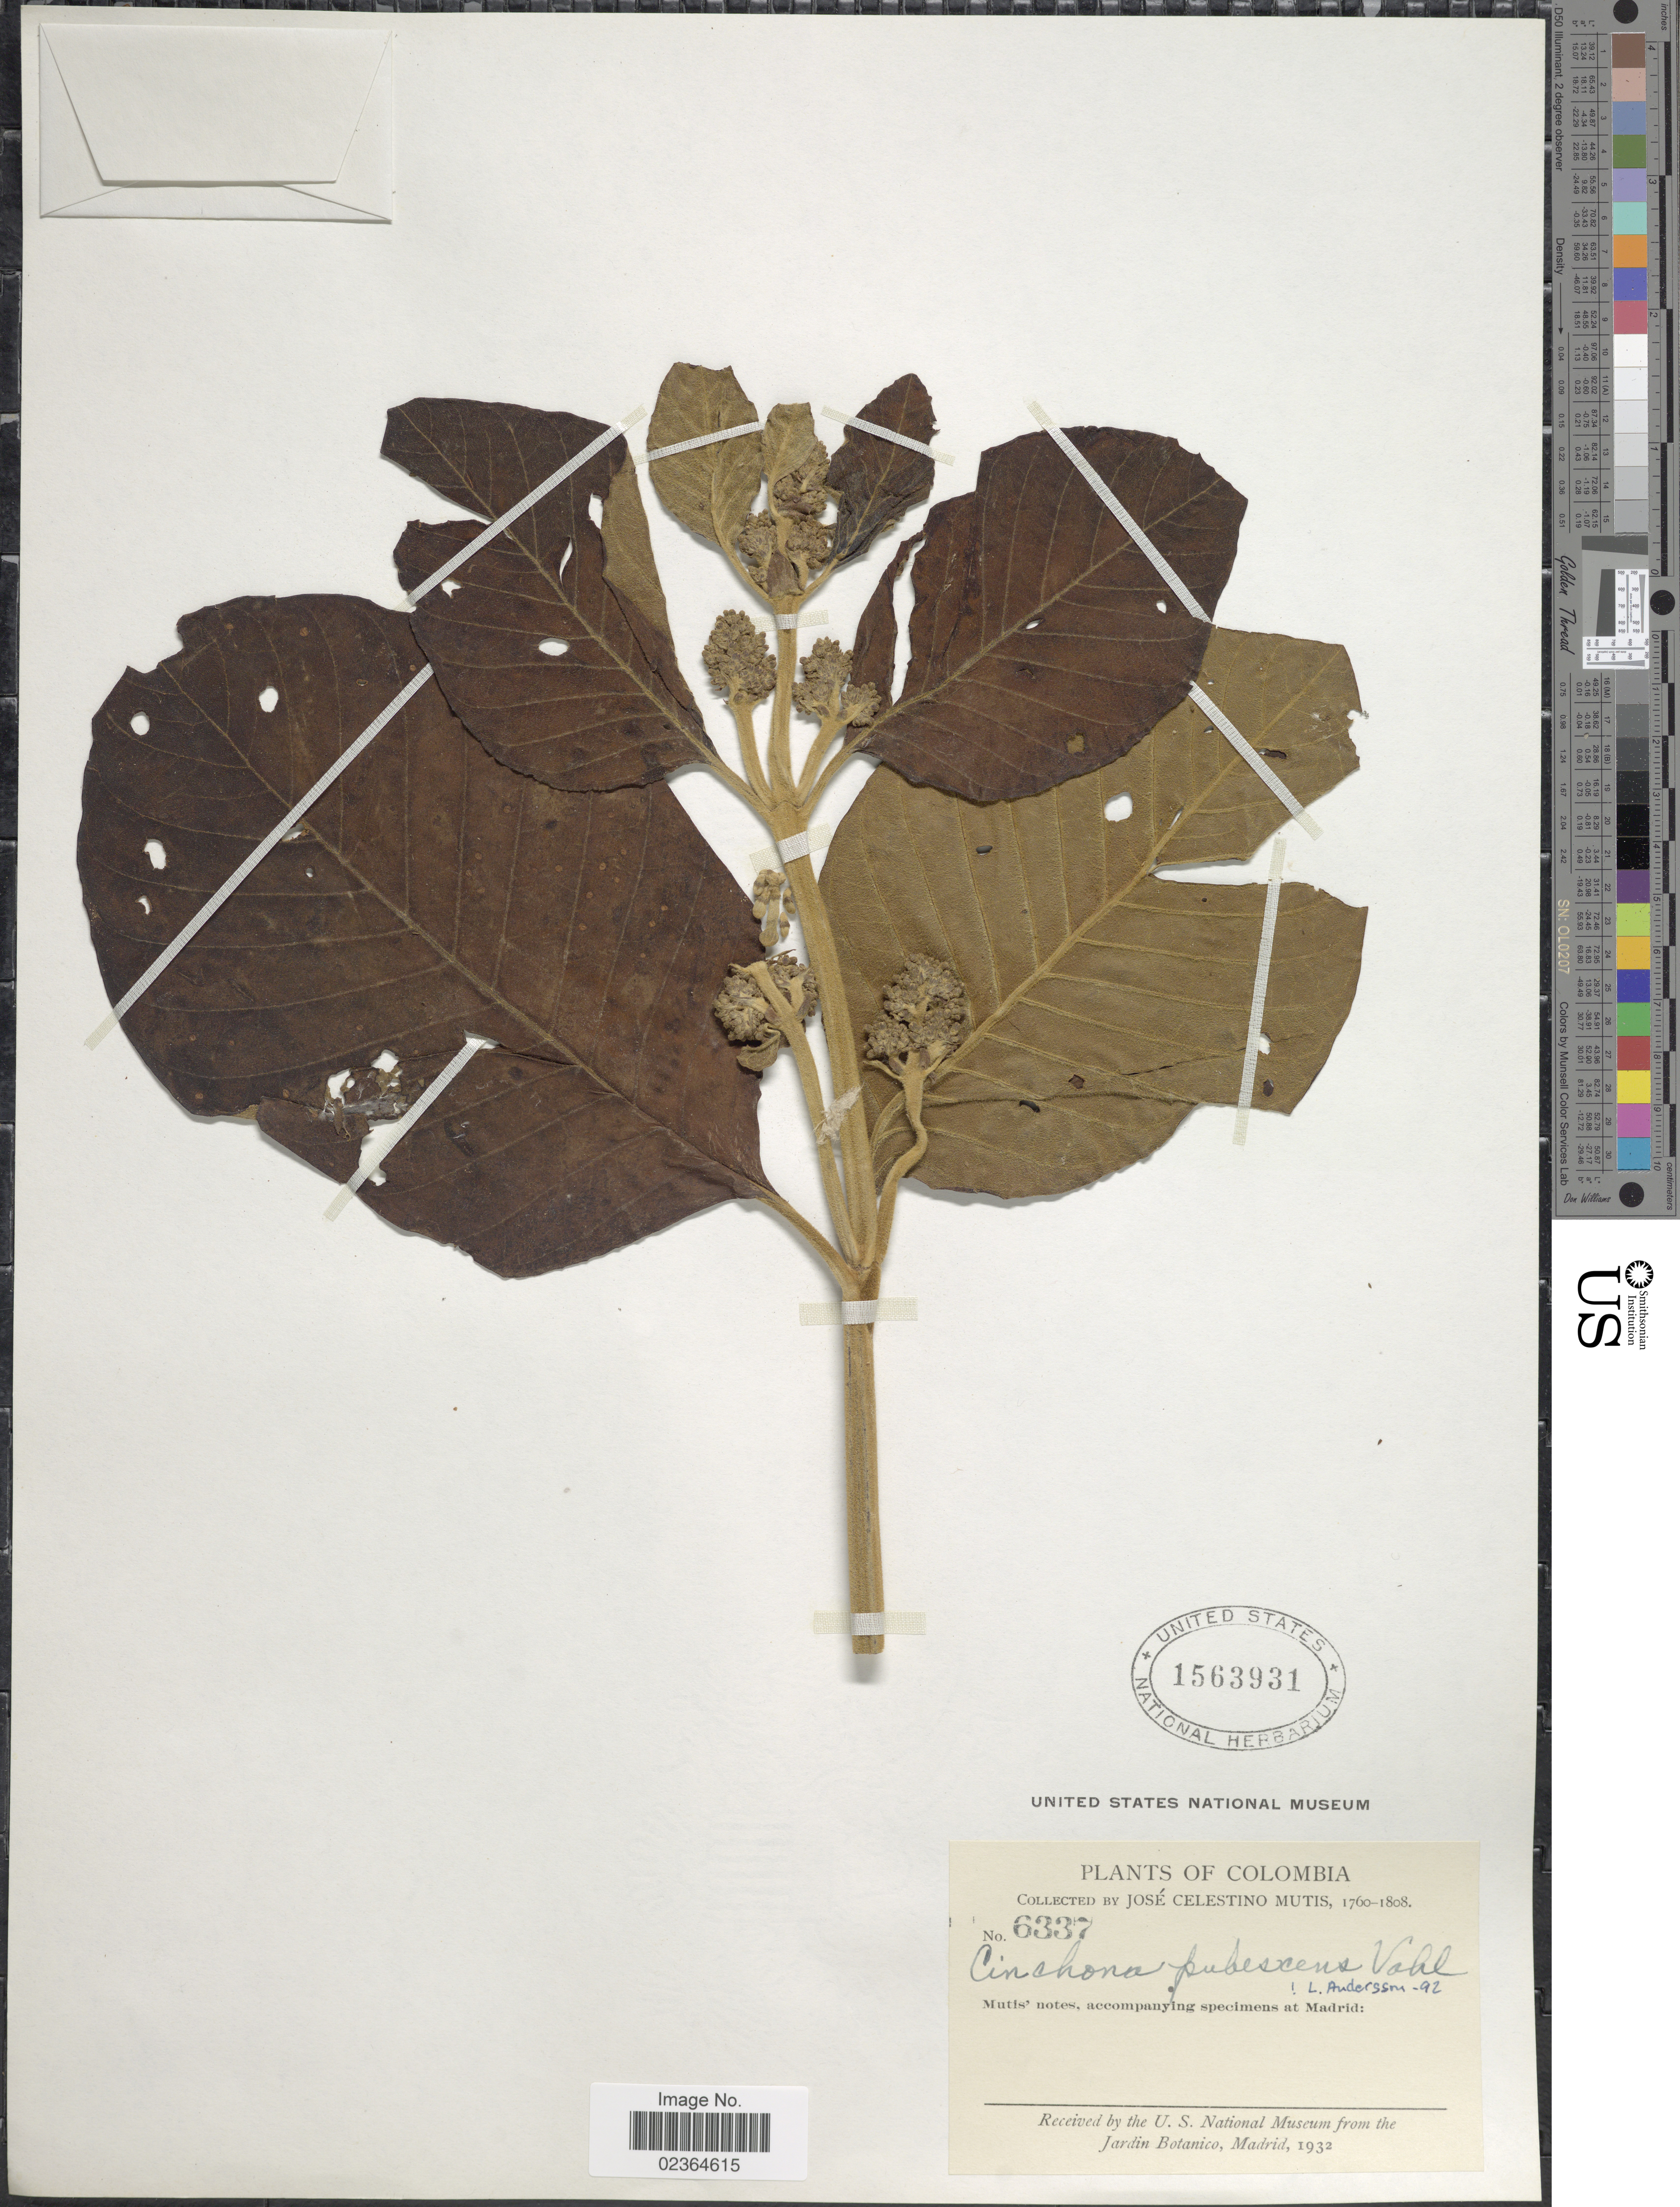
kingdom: Plantae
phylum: Tracheophyta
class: Magnoliopsida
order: Gentianales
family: Rubiaceae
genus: Cinchona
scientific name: Cinchona pubescens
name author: Vahl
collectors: J. C. B. Mutis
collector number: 6337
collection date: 1760/1808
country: Colombia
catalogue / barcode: US 1563931